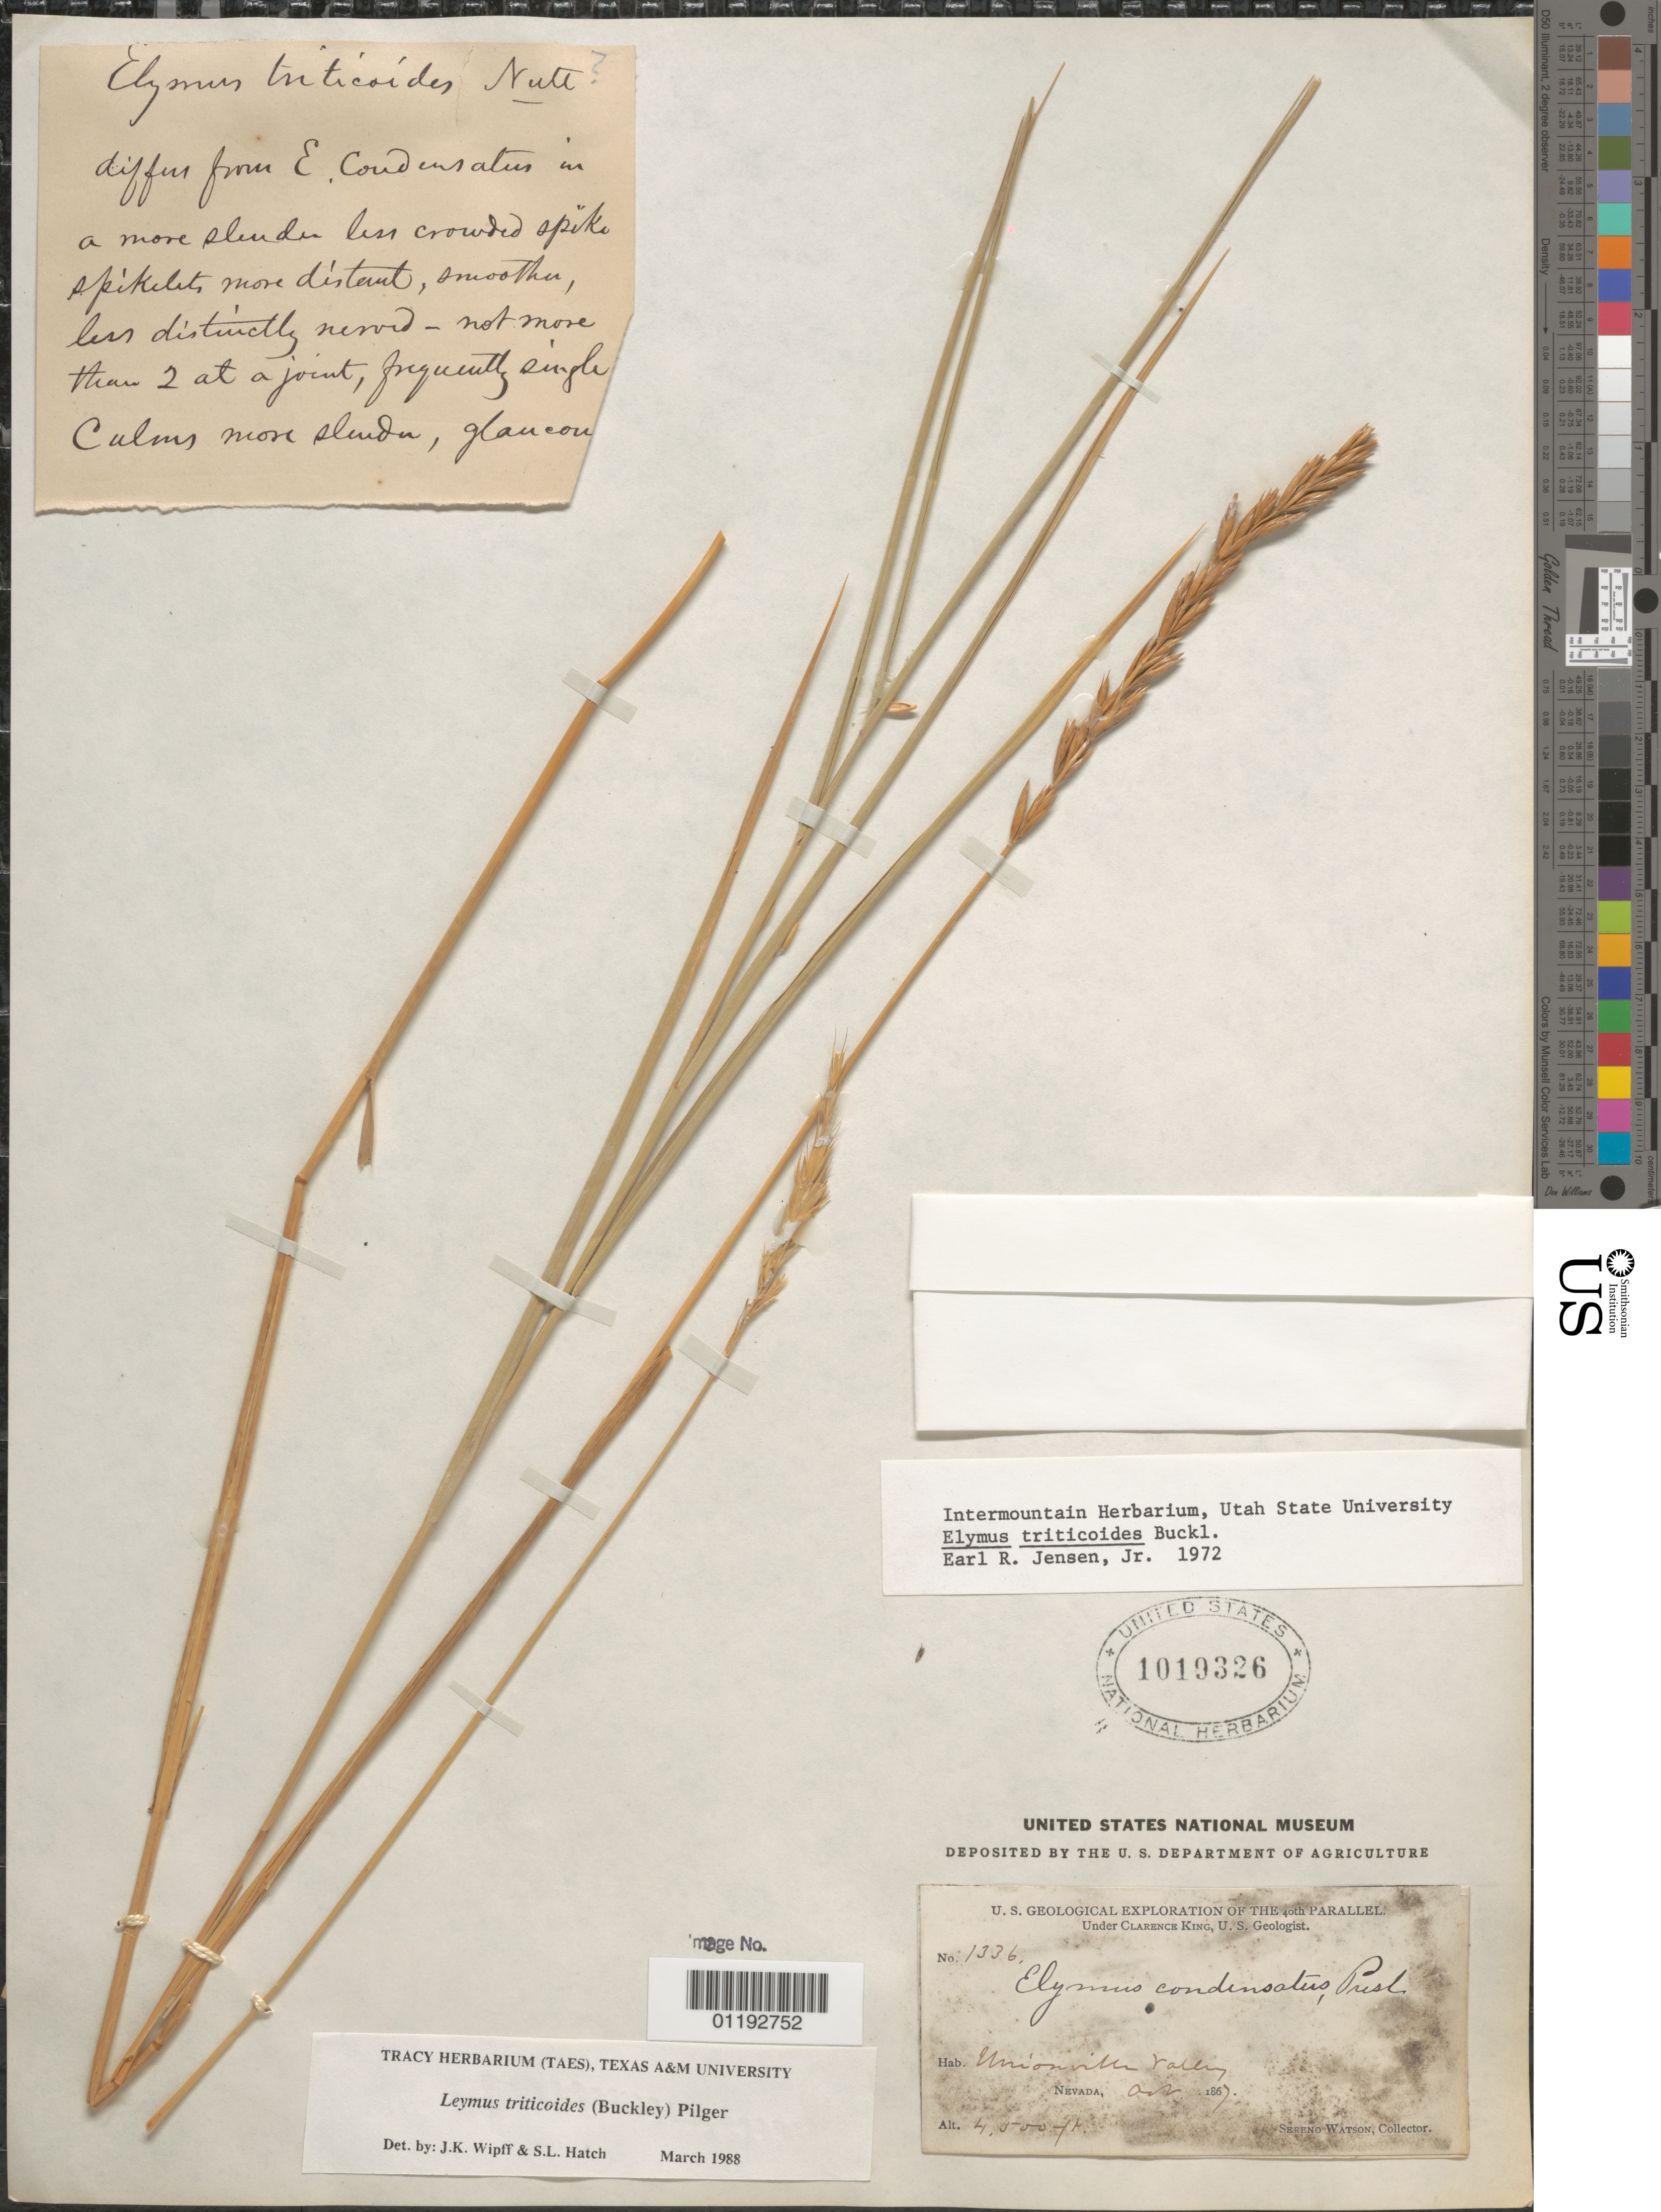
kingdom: Plantae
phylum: Tracheophyta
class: Liliopsida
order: Poales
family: Poaceae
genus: Leymus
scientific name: Leymus triticoides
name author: (Buckley) Pilg.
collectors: S. Watson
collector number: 1336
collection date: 1867-10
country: United States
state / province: Nevada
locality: Unionville Valley.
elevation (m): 1372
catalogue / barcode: US 1019326